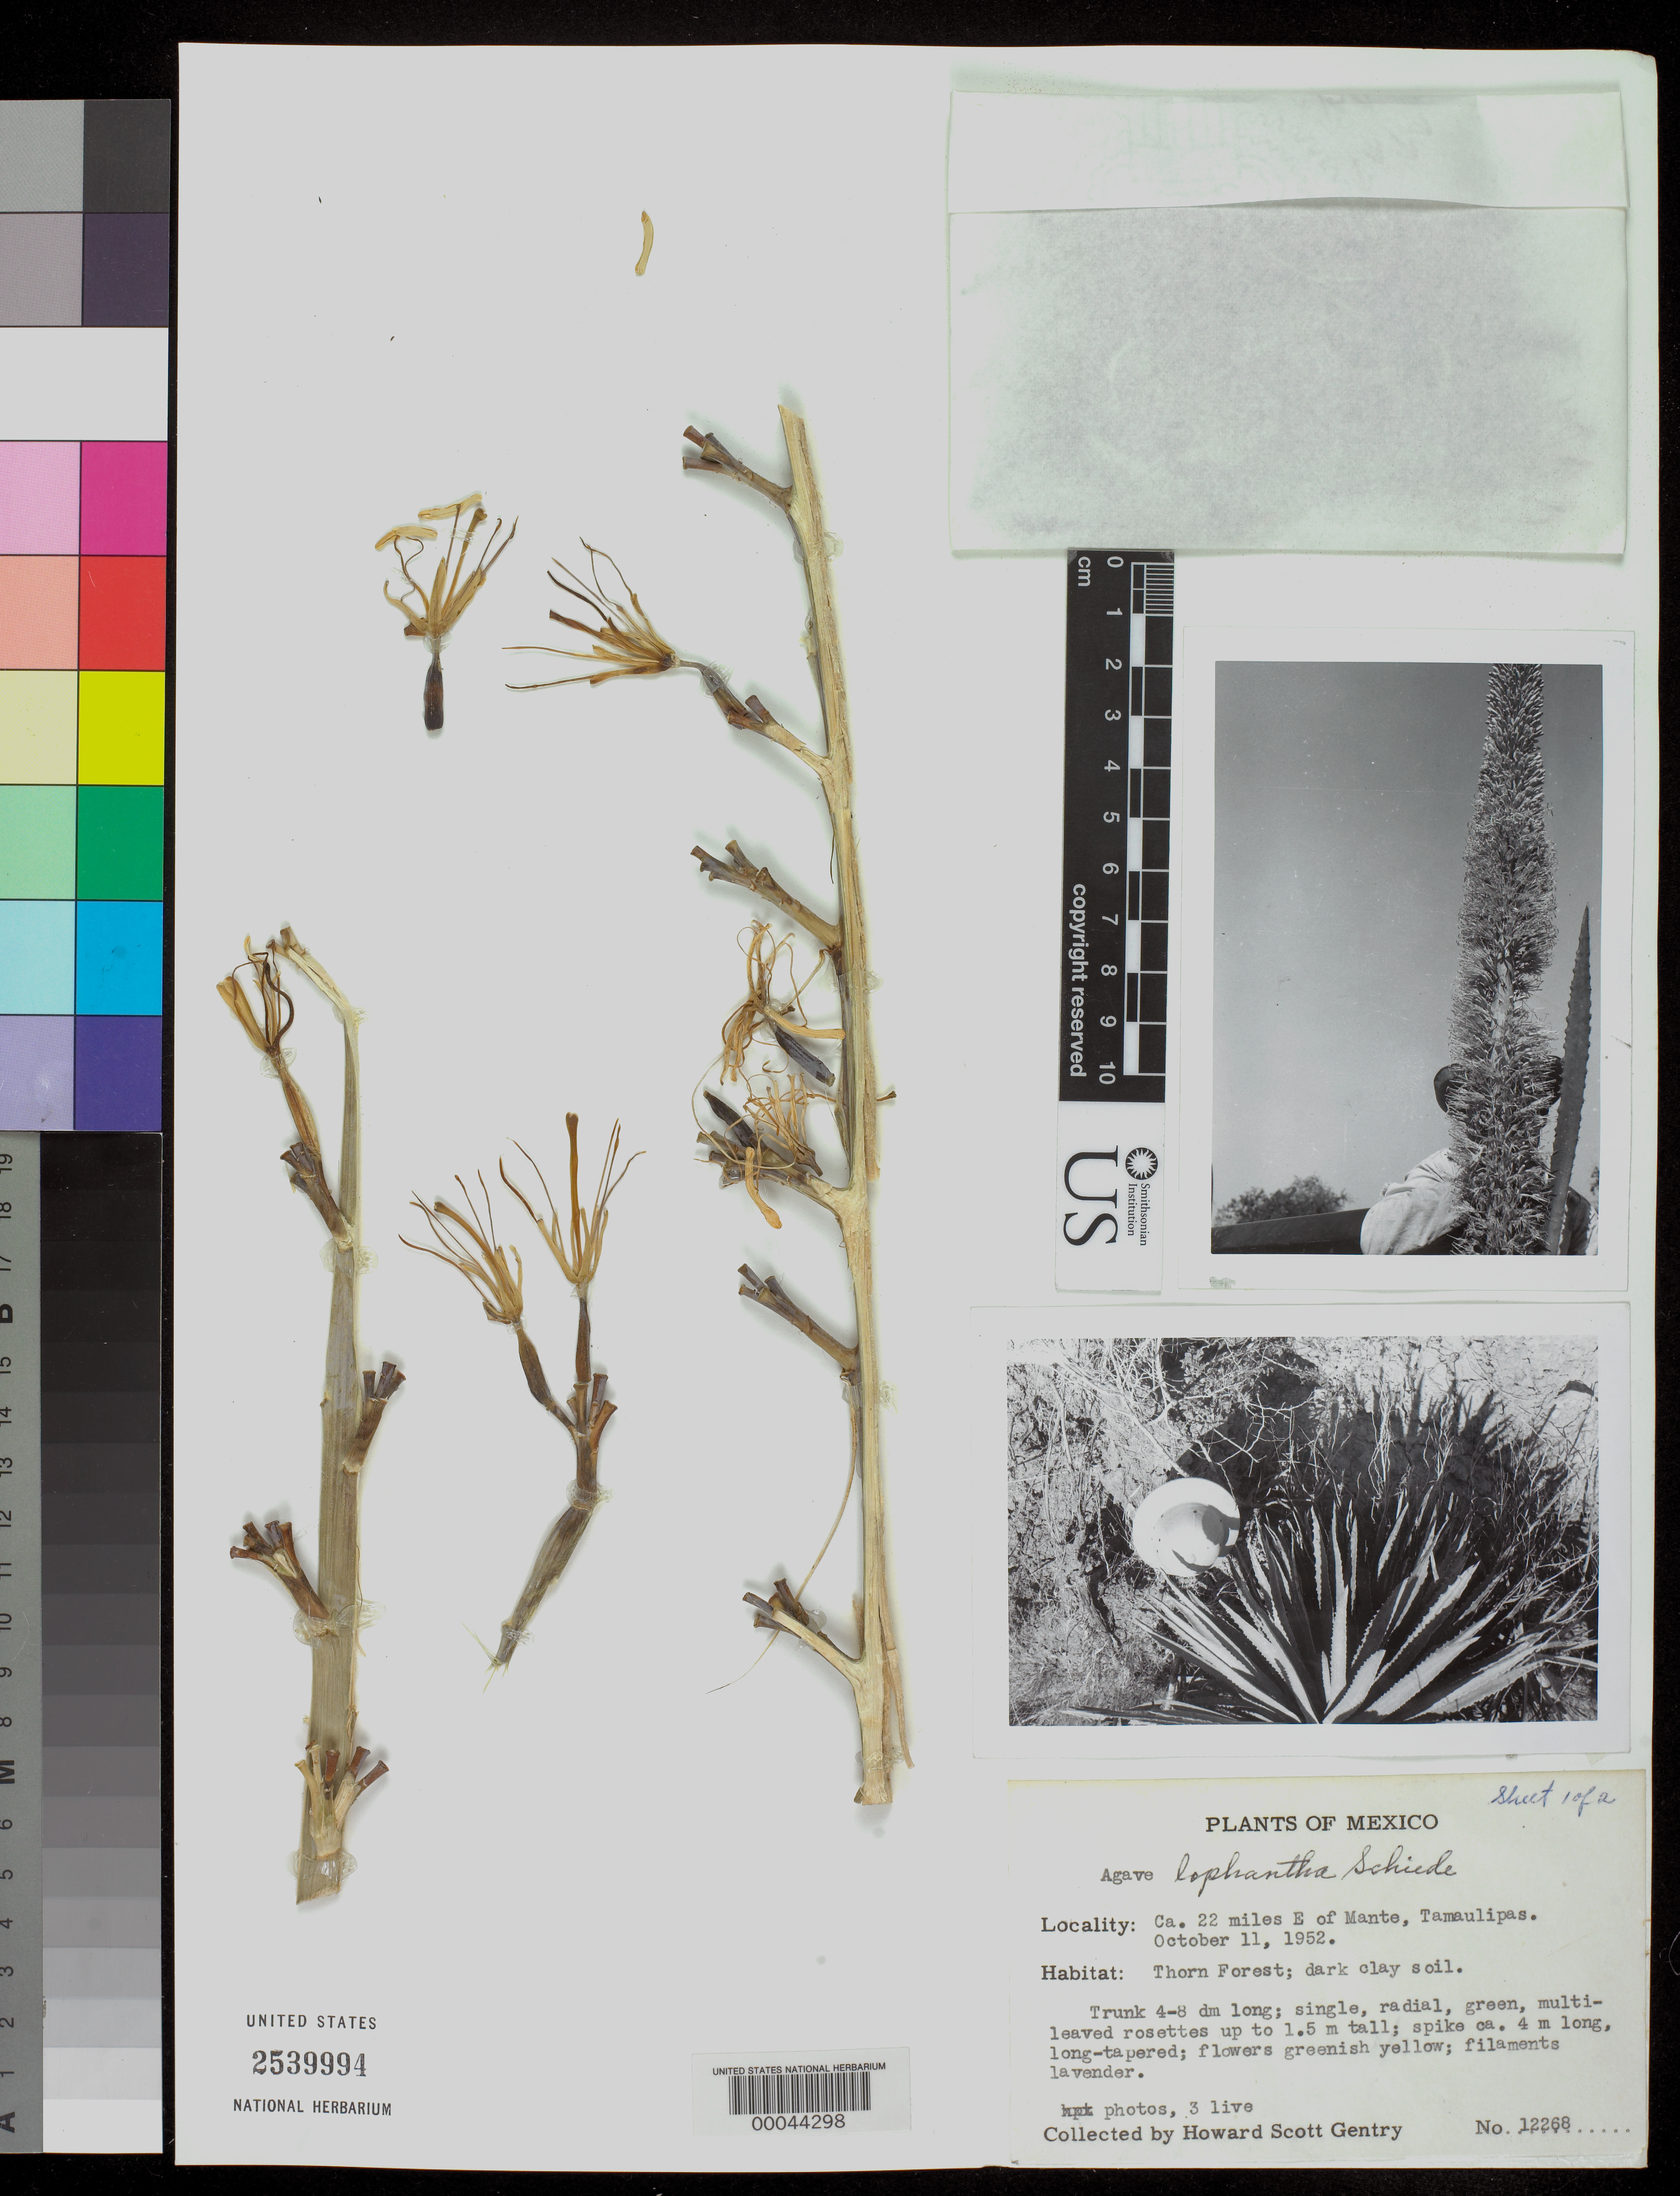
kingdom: Plantae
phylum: Tracheophyta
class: Liliopsida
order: Asparagales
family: Asparagaceae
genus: Agave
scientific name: Agave lophantha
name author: Schiede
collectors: H. S. Gentry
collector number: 12268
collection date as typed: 11 Oct 1952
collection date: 1952-10-11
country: Mexico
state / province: Tamaulipas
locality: Ca 22 mi E of mante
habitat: Thorn forest; dark clay soil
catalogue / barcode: US 2539994